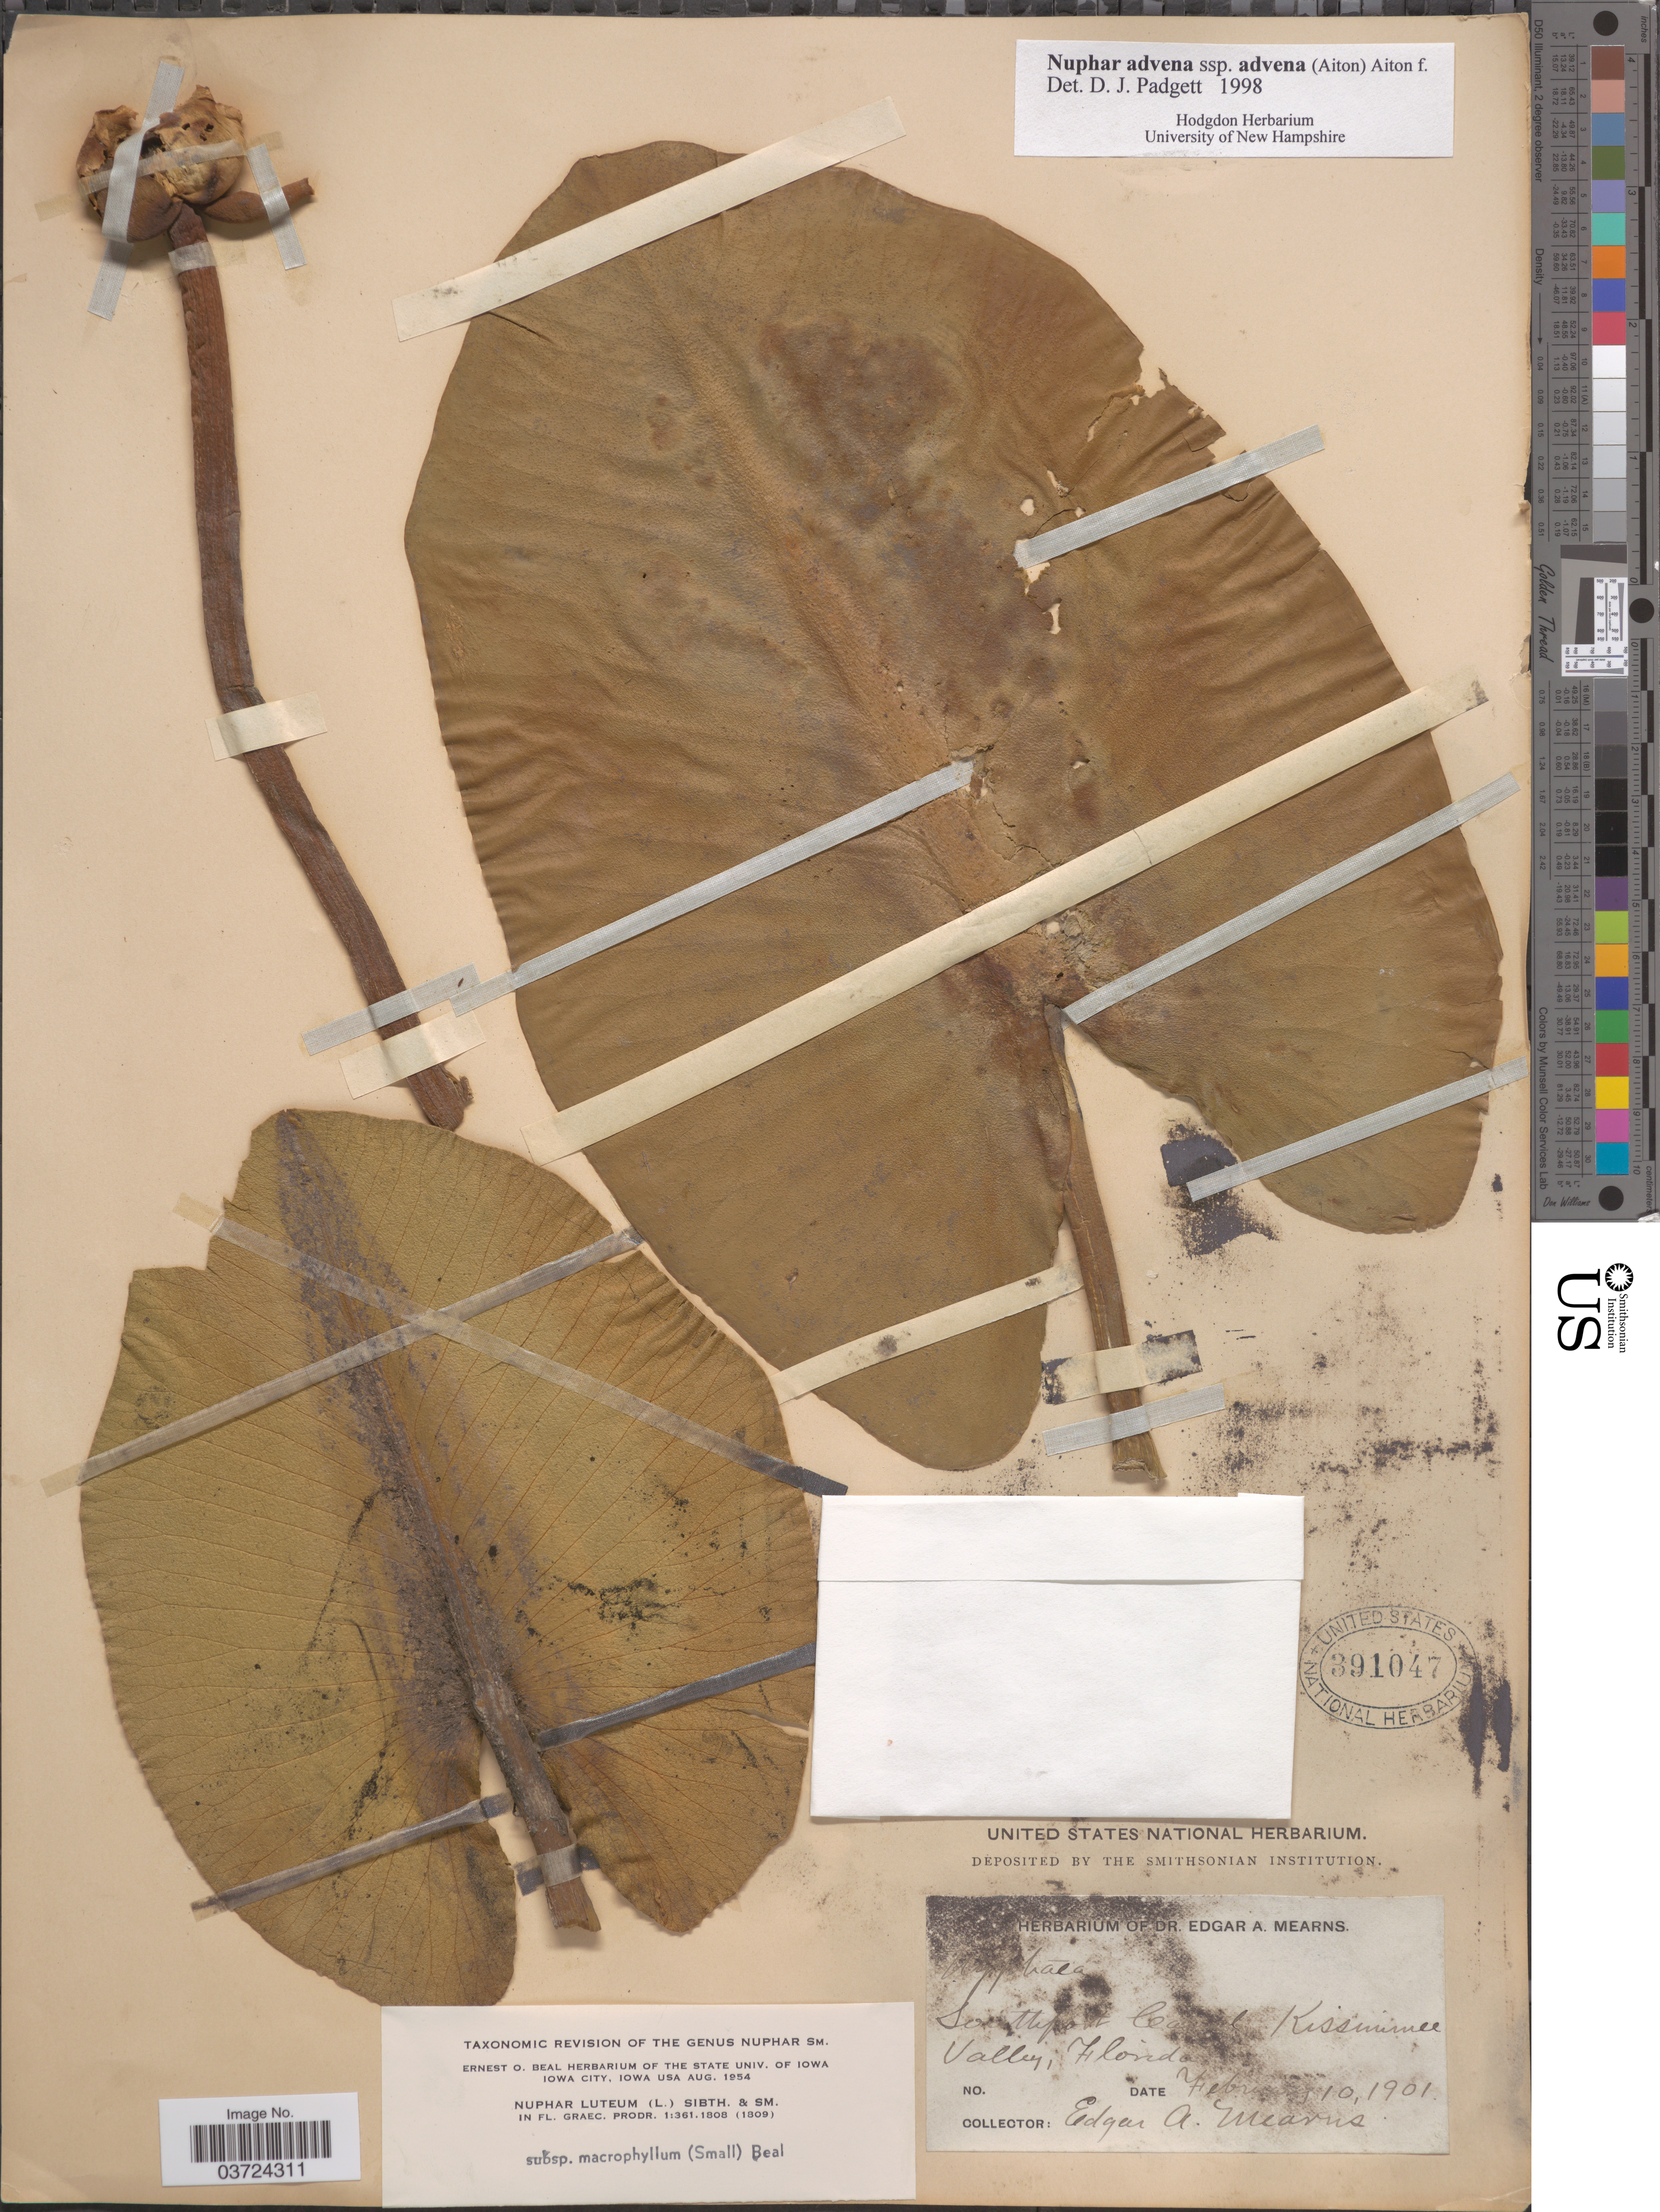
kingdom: Plantae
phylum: Tracheophyta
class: Magnoliopsida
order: Nymphaeales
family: Nymphaeaceae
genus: Nuphar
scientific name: Nuphar advena subsp. advena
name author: (Aiton) W.T. Aiton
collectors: E. A. Mearns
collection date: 1901-02-10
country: United States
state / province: Florida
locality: Southport Canal. Kissimmee Valley.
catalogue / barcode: US 391047